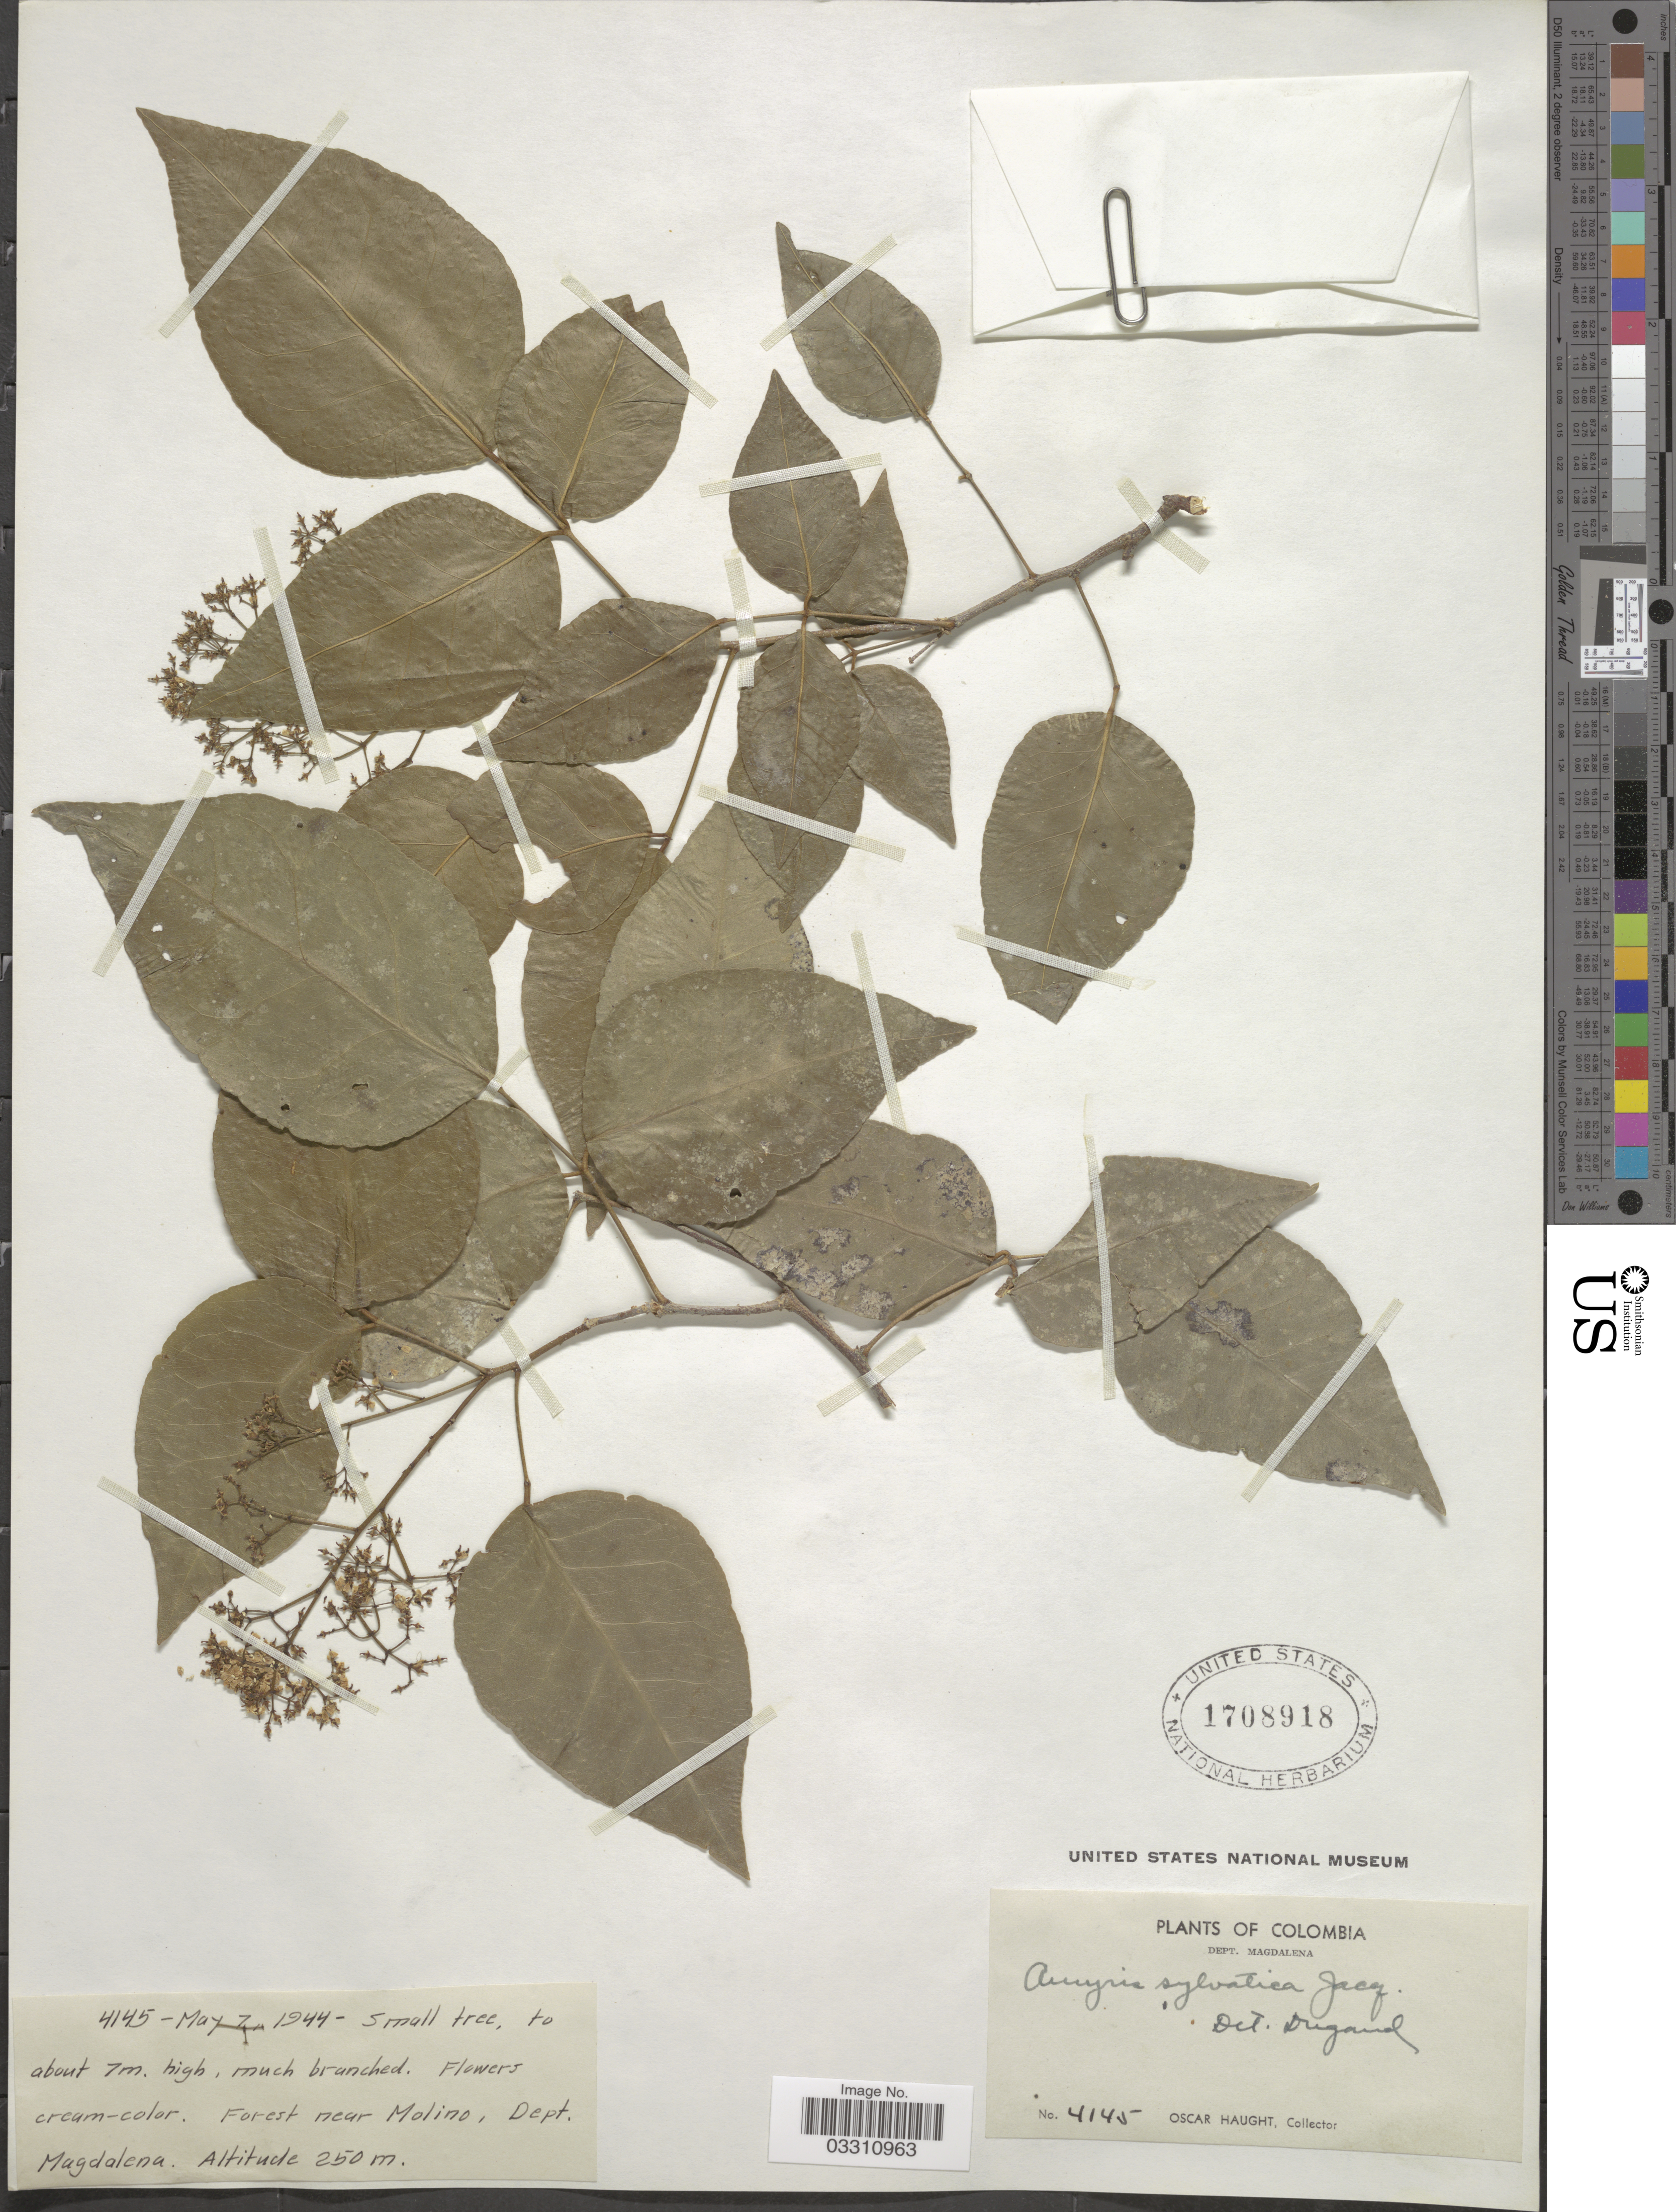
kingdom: Plantae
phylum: Tracheophyta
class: Magnoliopsida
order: Sapindales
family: Rutaceae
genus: Amyris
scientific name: Amyris sylvatica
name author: Jacq.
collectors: O. L. Haught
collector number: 4145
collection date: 1944-05-07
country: Colombia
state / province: Magdalena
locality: Forest near Molina, Dept. Magdalena.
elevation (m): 250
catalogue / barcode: US 1708918